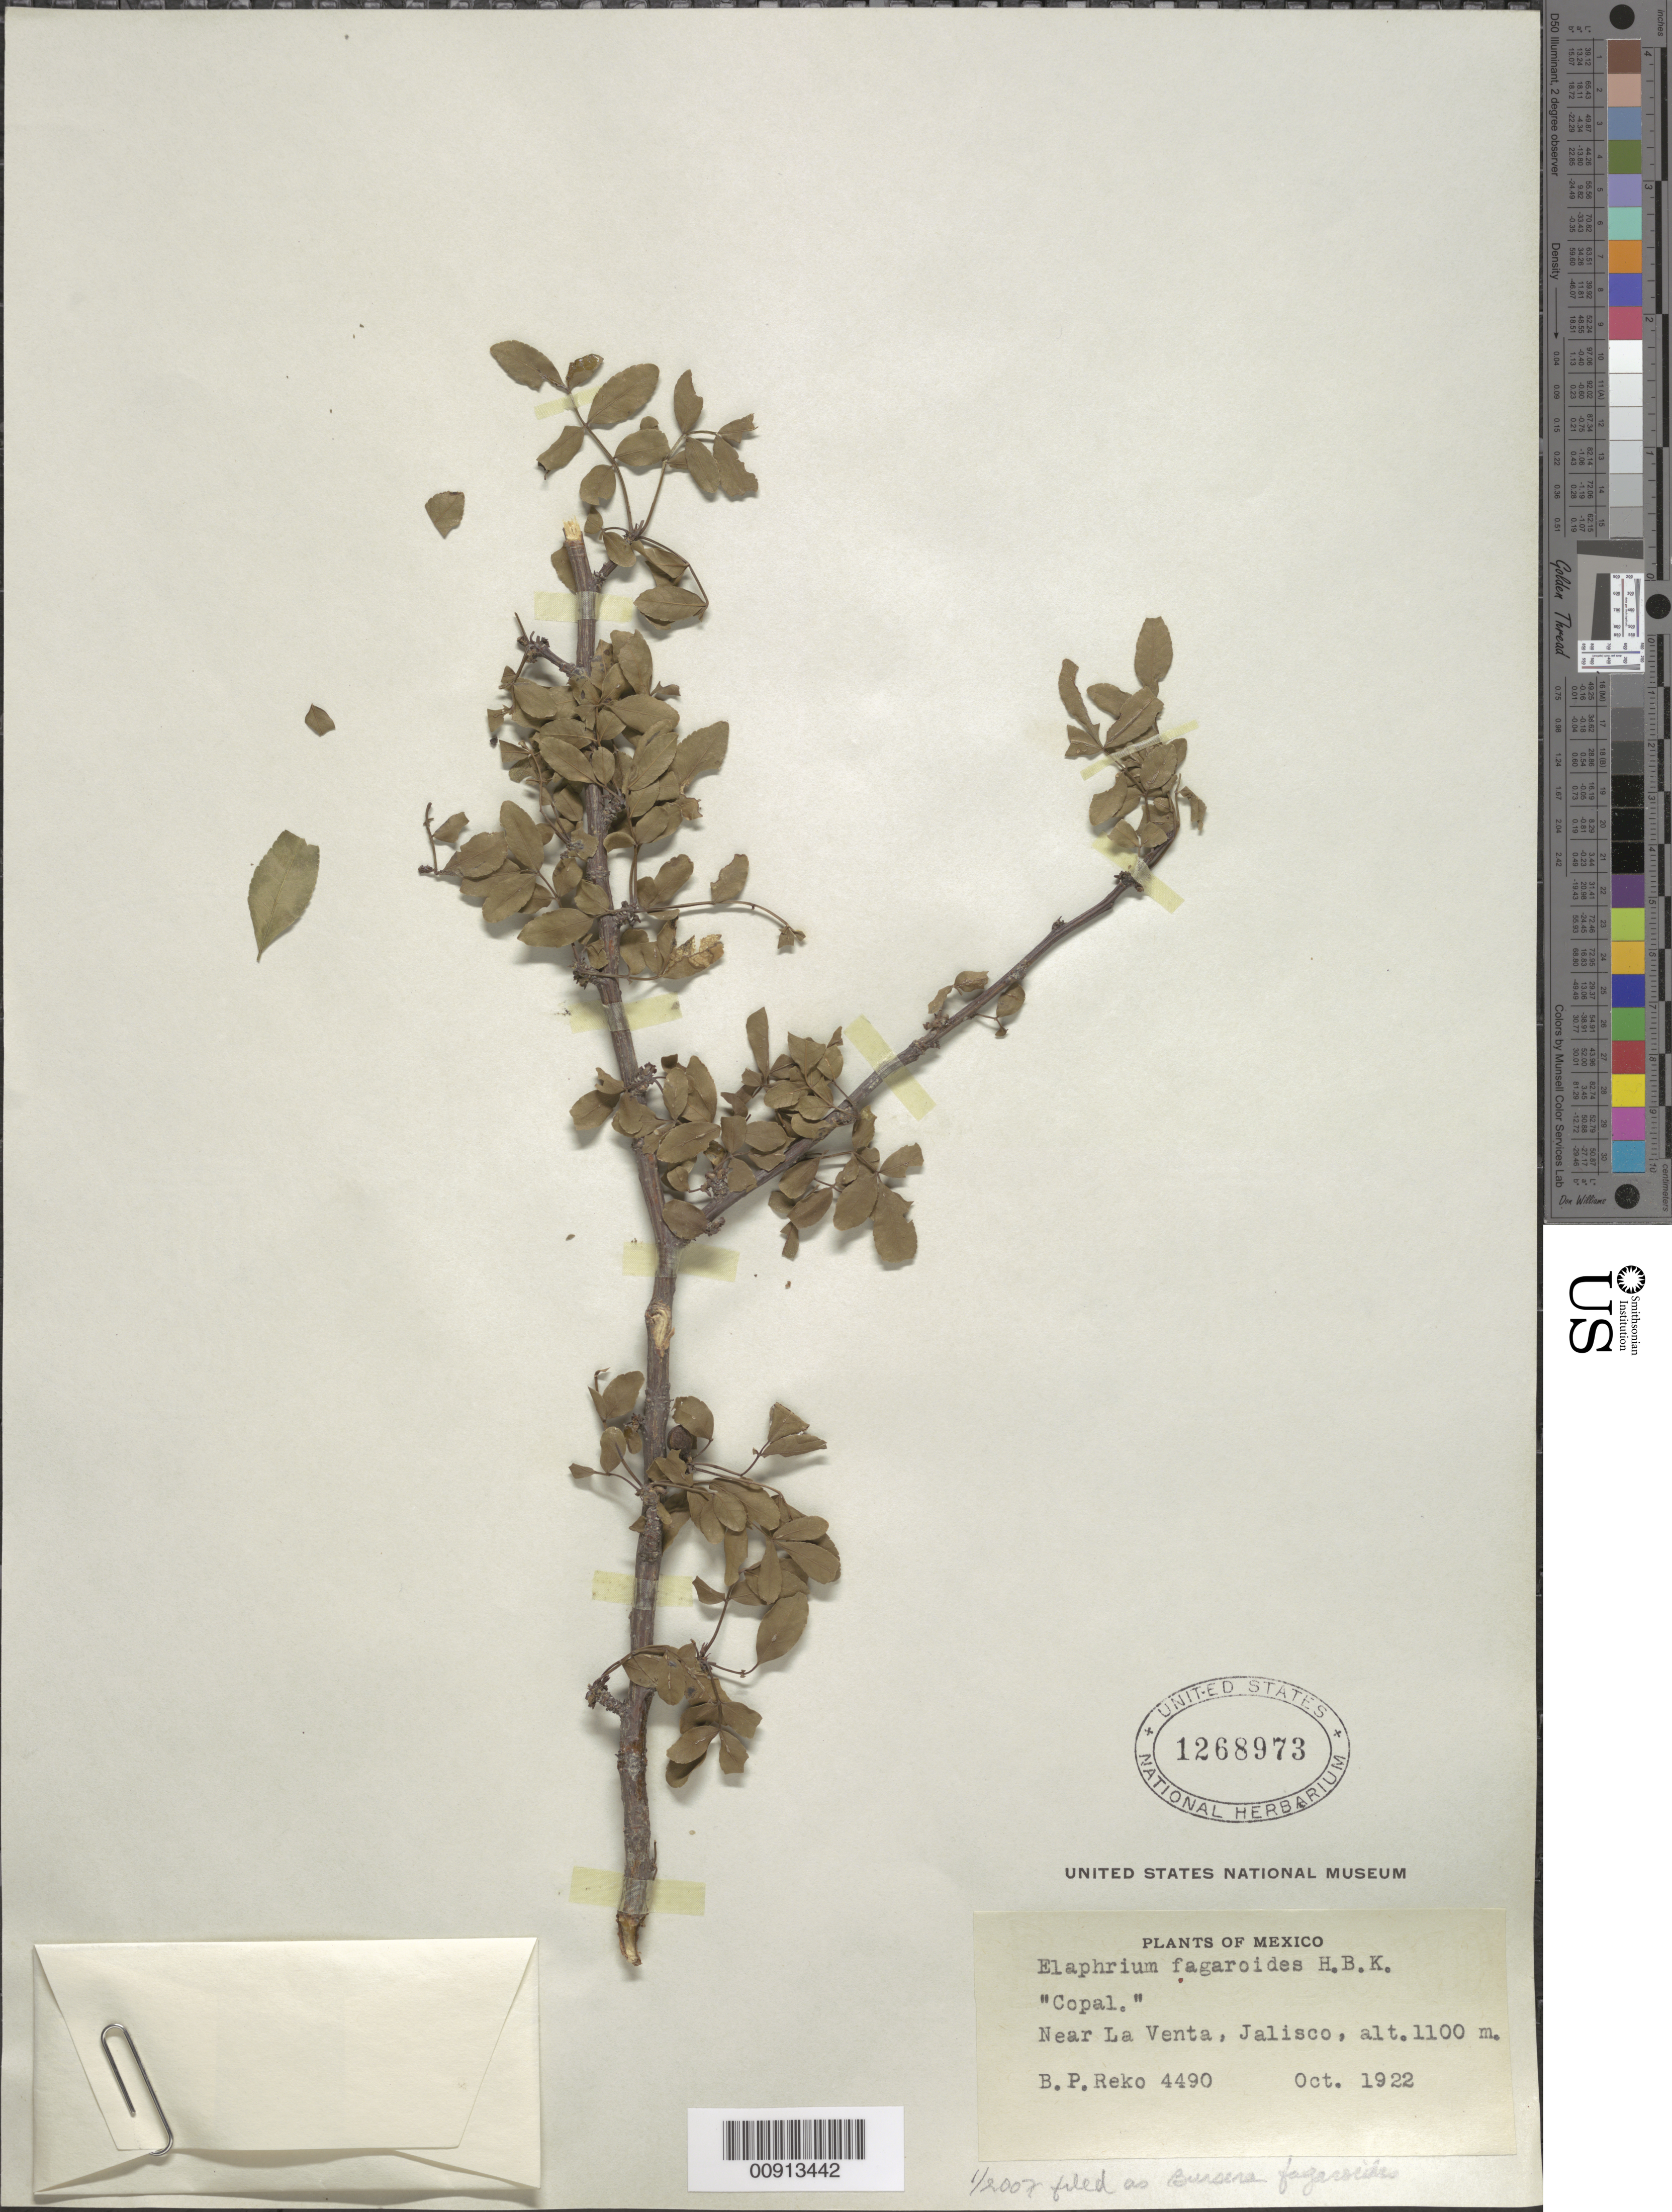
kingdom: Plantae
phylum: Tracheophyta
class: Magnoliopsida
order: Sapindales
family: Burseraceae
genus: Bursera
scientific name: Bursera inaguensis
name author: Britton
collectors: B. P. Reko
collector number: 4490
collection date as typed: Oct 1922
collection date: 1922-10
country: Mexico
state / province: Jalisco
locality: Near La Venta, Jalisco.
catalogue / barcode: US 1268973